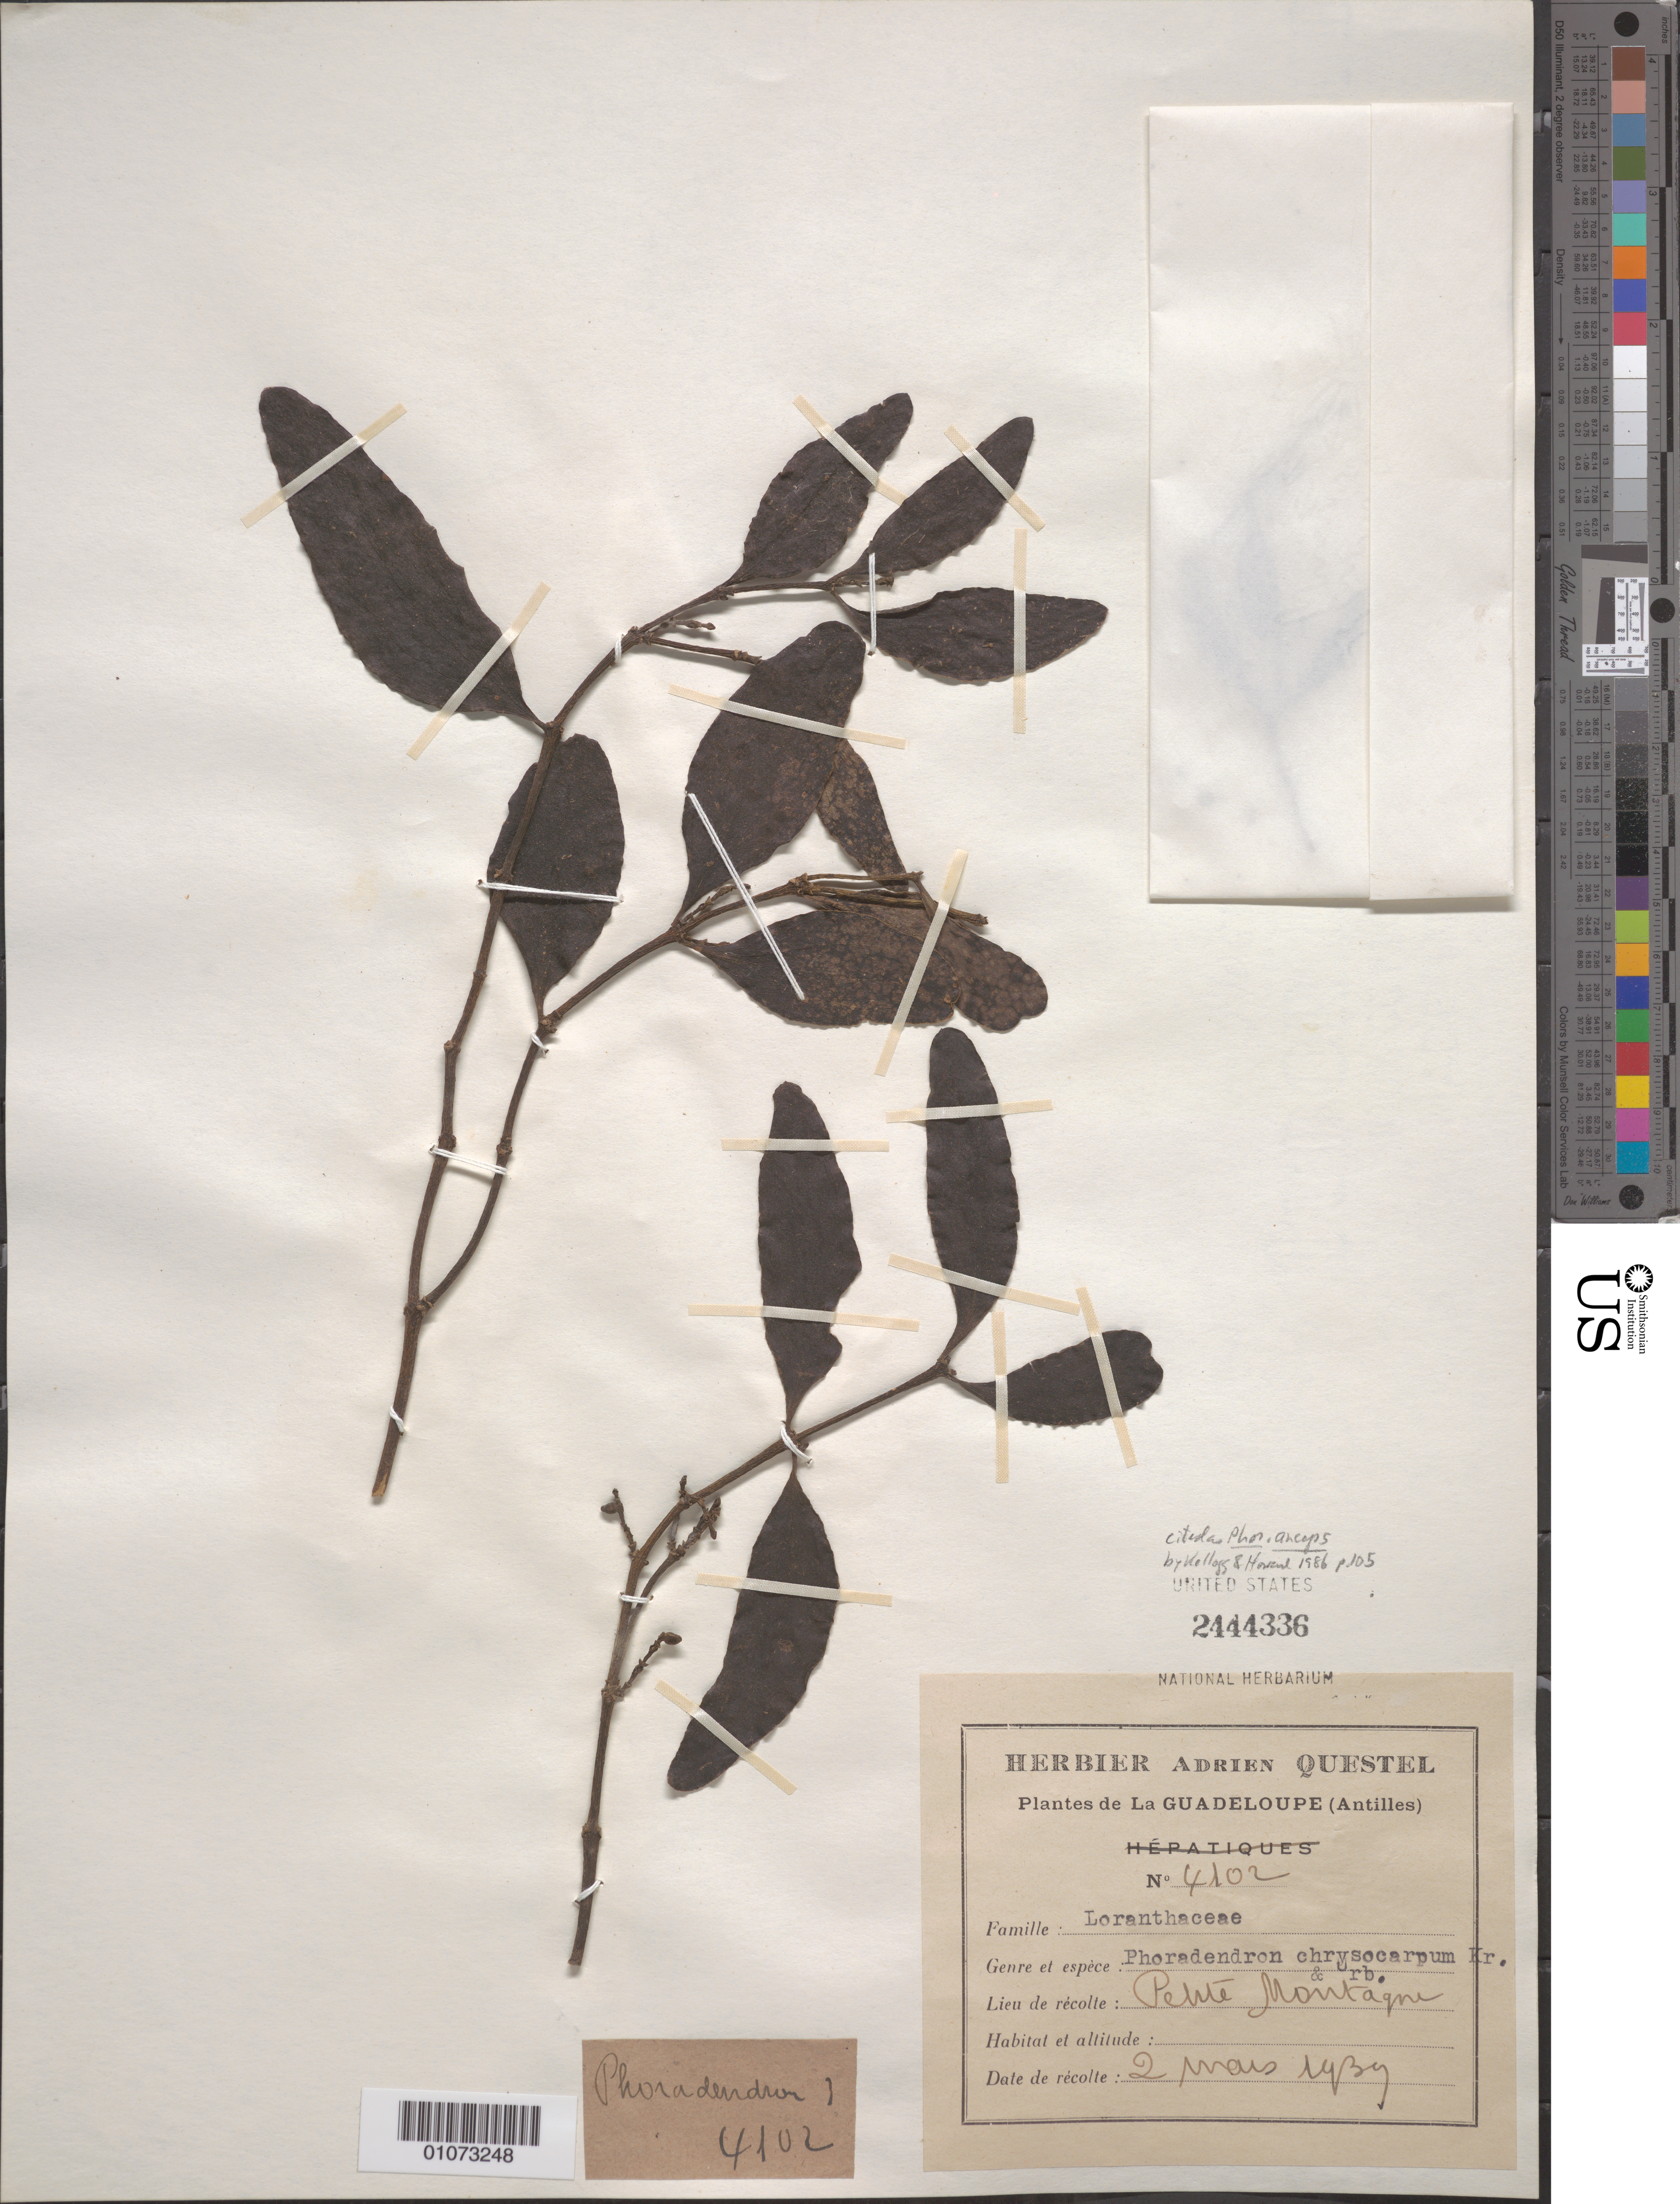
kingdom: Plantae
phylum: Tracheophyta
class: Magnoliopsida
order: Santalales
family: Viscaceae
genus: Phoradendron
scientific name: Phoradendron anceps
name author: (Spreng.) M. Gómez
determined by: Caraballo-Ortiz, Marcos A., (MISS), University of Mississippi (UNITED STATES)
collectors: A. Questel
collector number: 4102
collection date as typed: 02 May 1939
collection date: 1939-05-02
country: Guadeloupe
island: Basse Terre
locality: Petite Montagne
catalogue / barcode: US 2444336